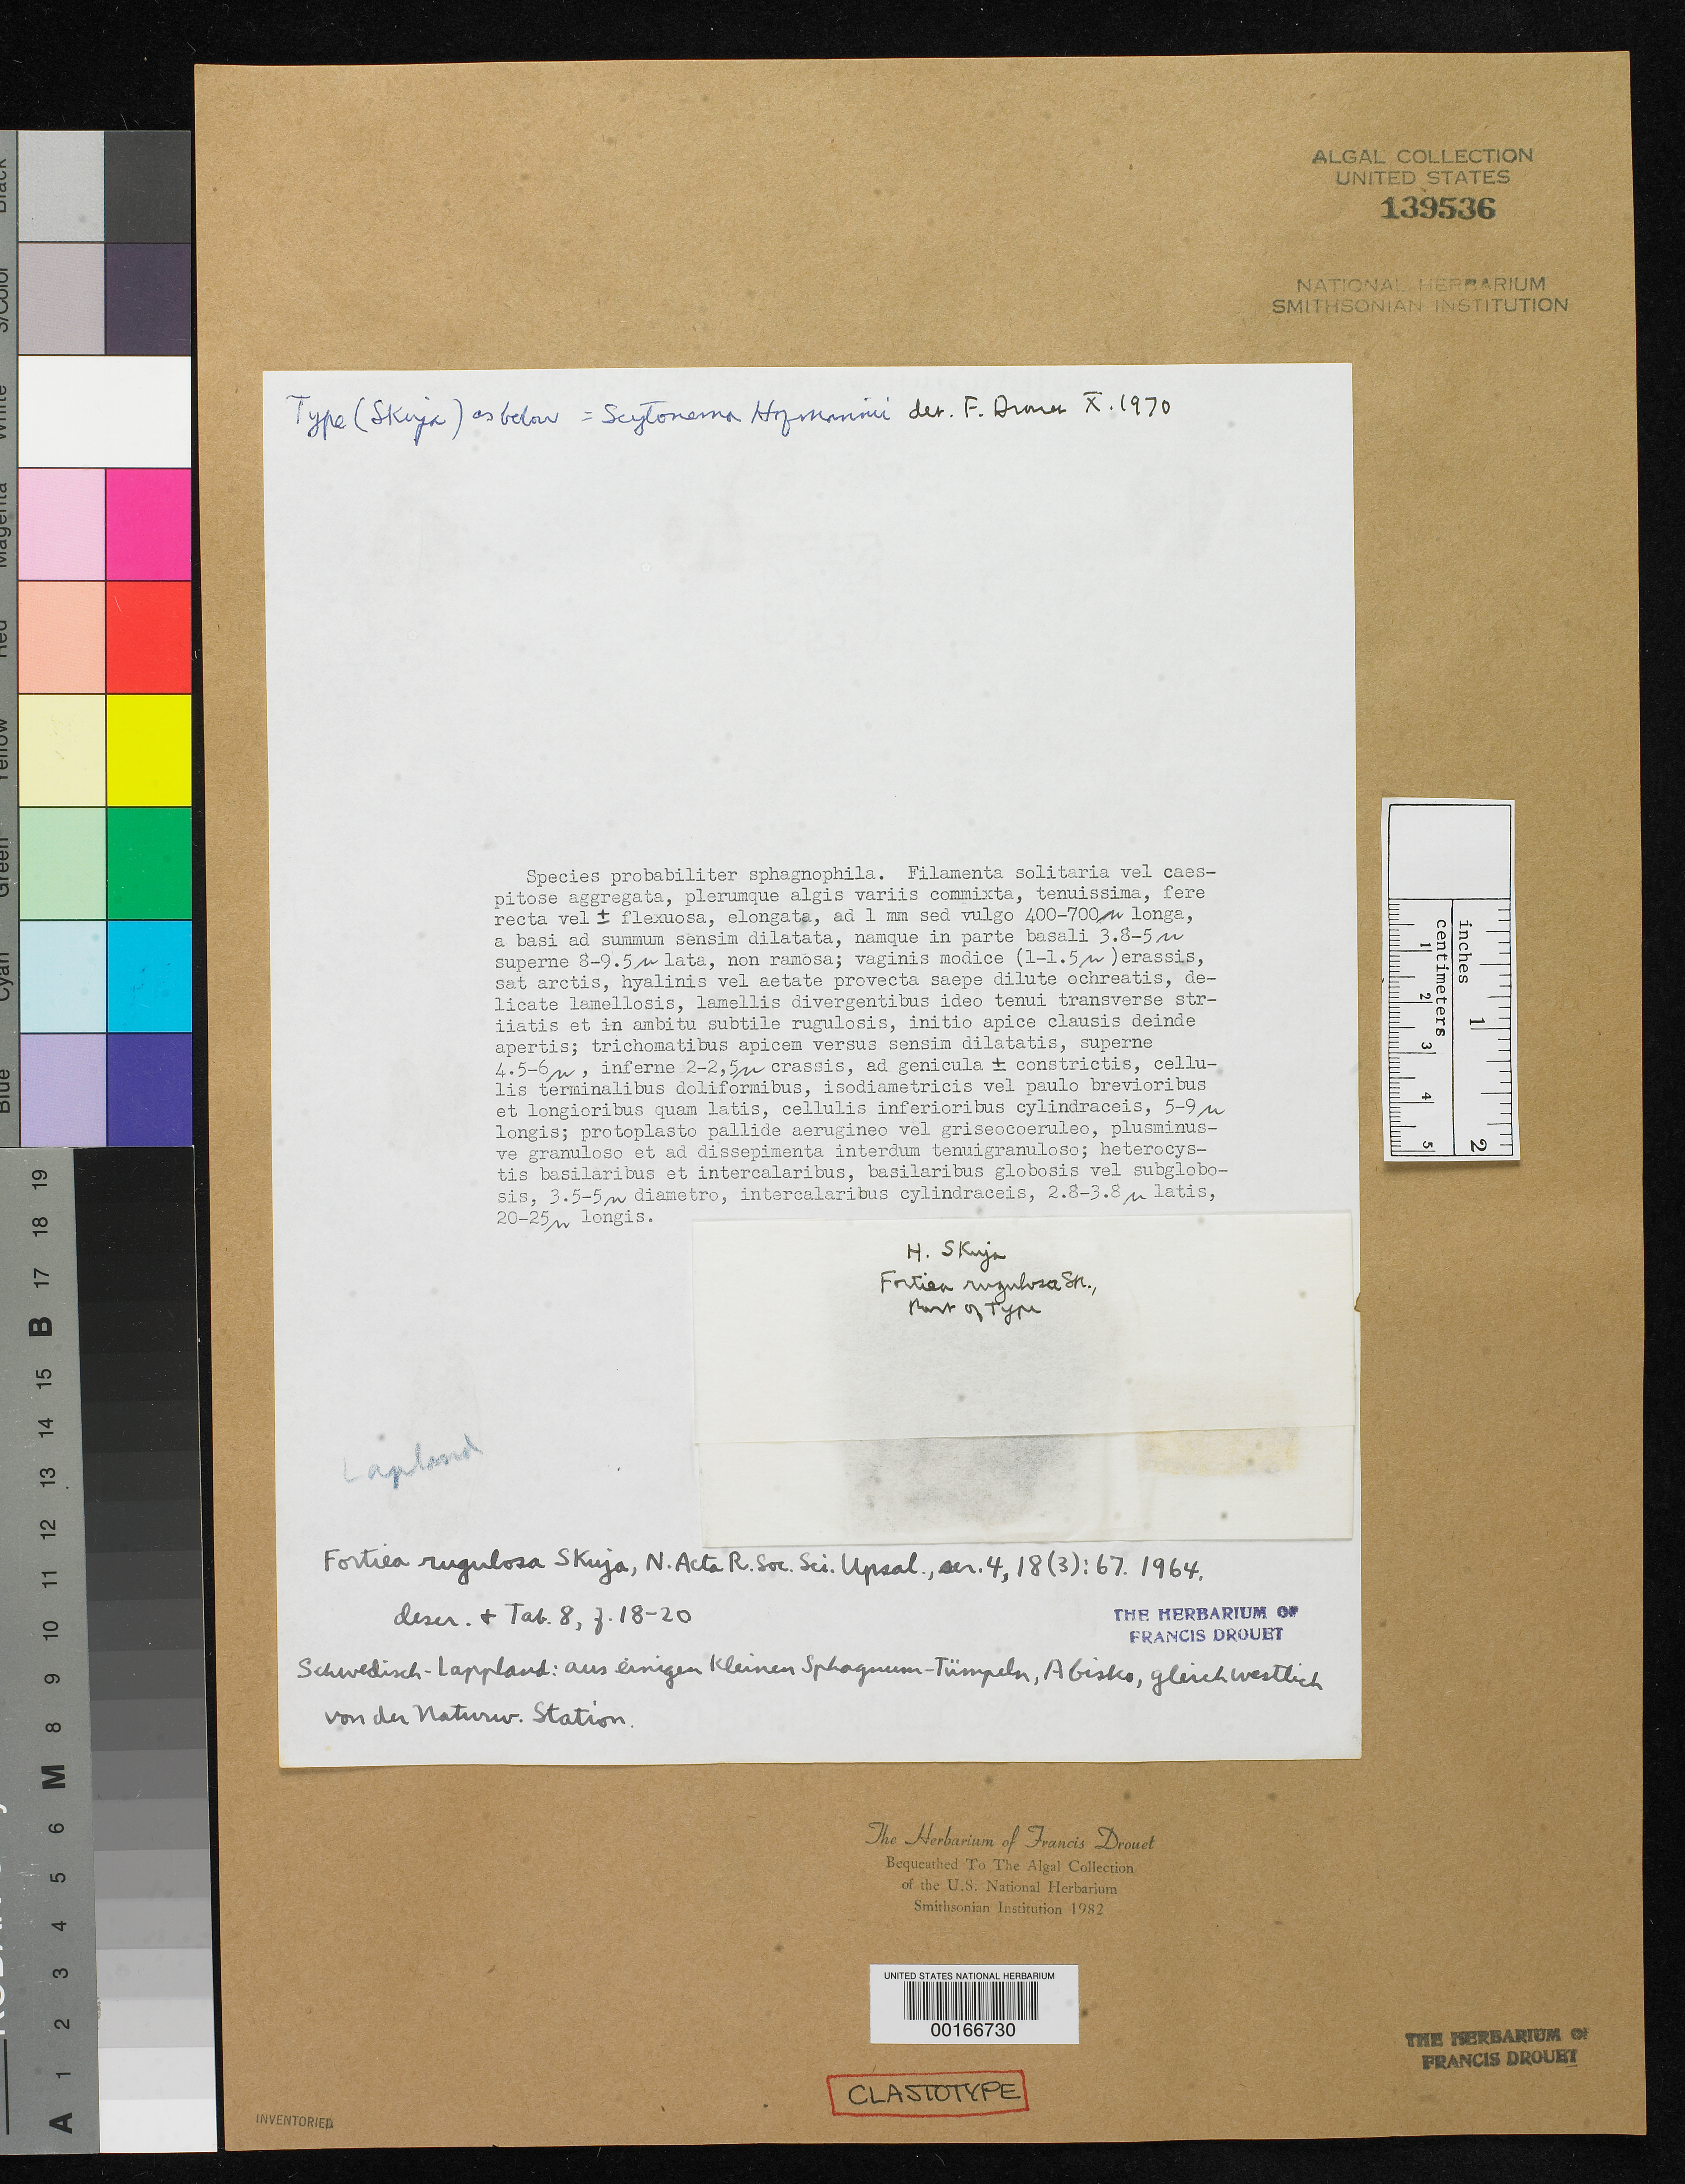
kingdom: Bacteria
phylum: Cyanobacteria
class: Cyanobacteriia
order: Cyanobacteriales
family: Nostocaceae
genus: Fortiea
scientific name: Fortiea rugulosa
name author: Skuja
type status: Clastotype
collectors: H. L. Skuja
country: Sweden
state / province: Norrbotten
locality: Abisko. [Lapland]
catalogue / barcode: US 139536